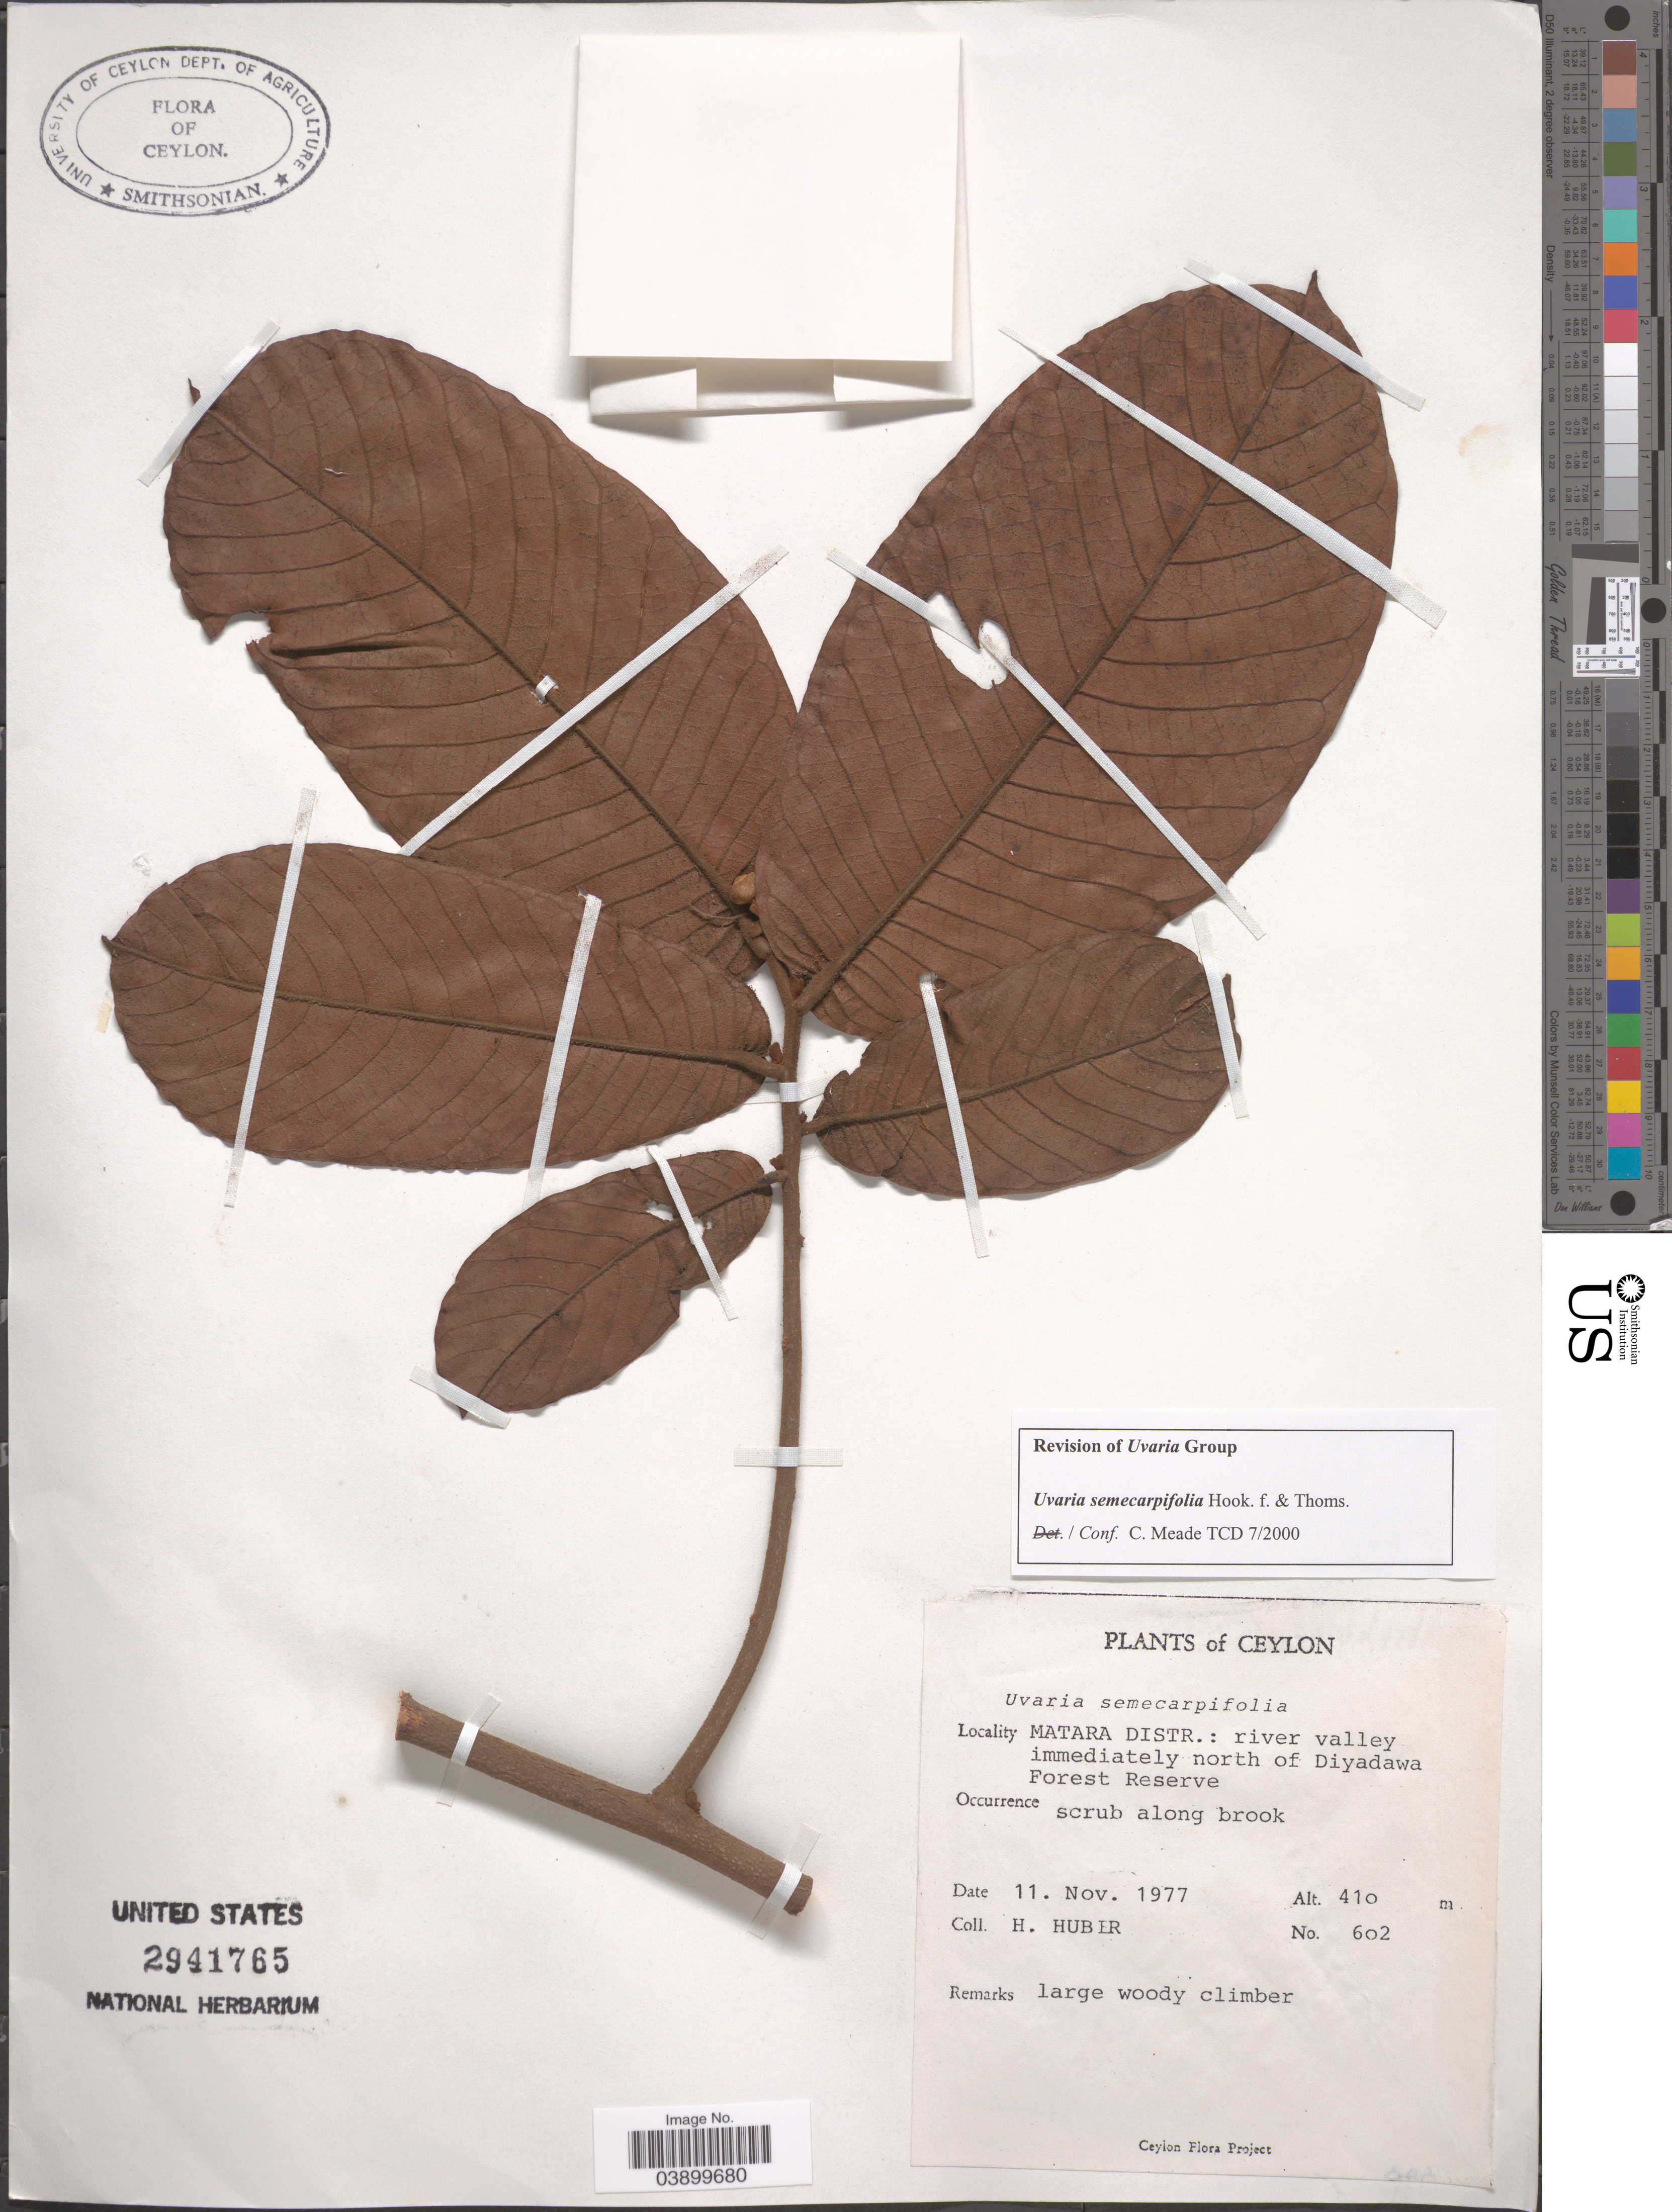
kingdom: Plantae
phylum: Tracheophyta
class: Magnoliopsida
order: Magnoliales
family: Annonaceae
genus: Uvaria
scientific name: Uvaria semecarpifolia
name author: Hook. f. & Thomson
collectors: H. Huber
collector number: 602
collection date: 1977-11-11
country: Sri Lanka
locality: Ceylon. Matara Distr.: river valley immediately north of Diyadawa Forest Reserve.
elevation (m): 410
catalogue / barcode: US 2941765